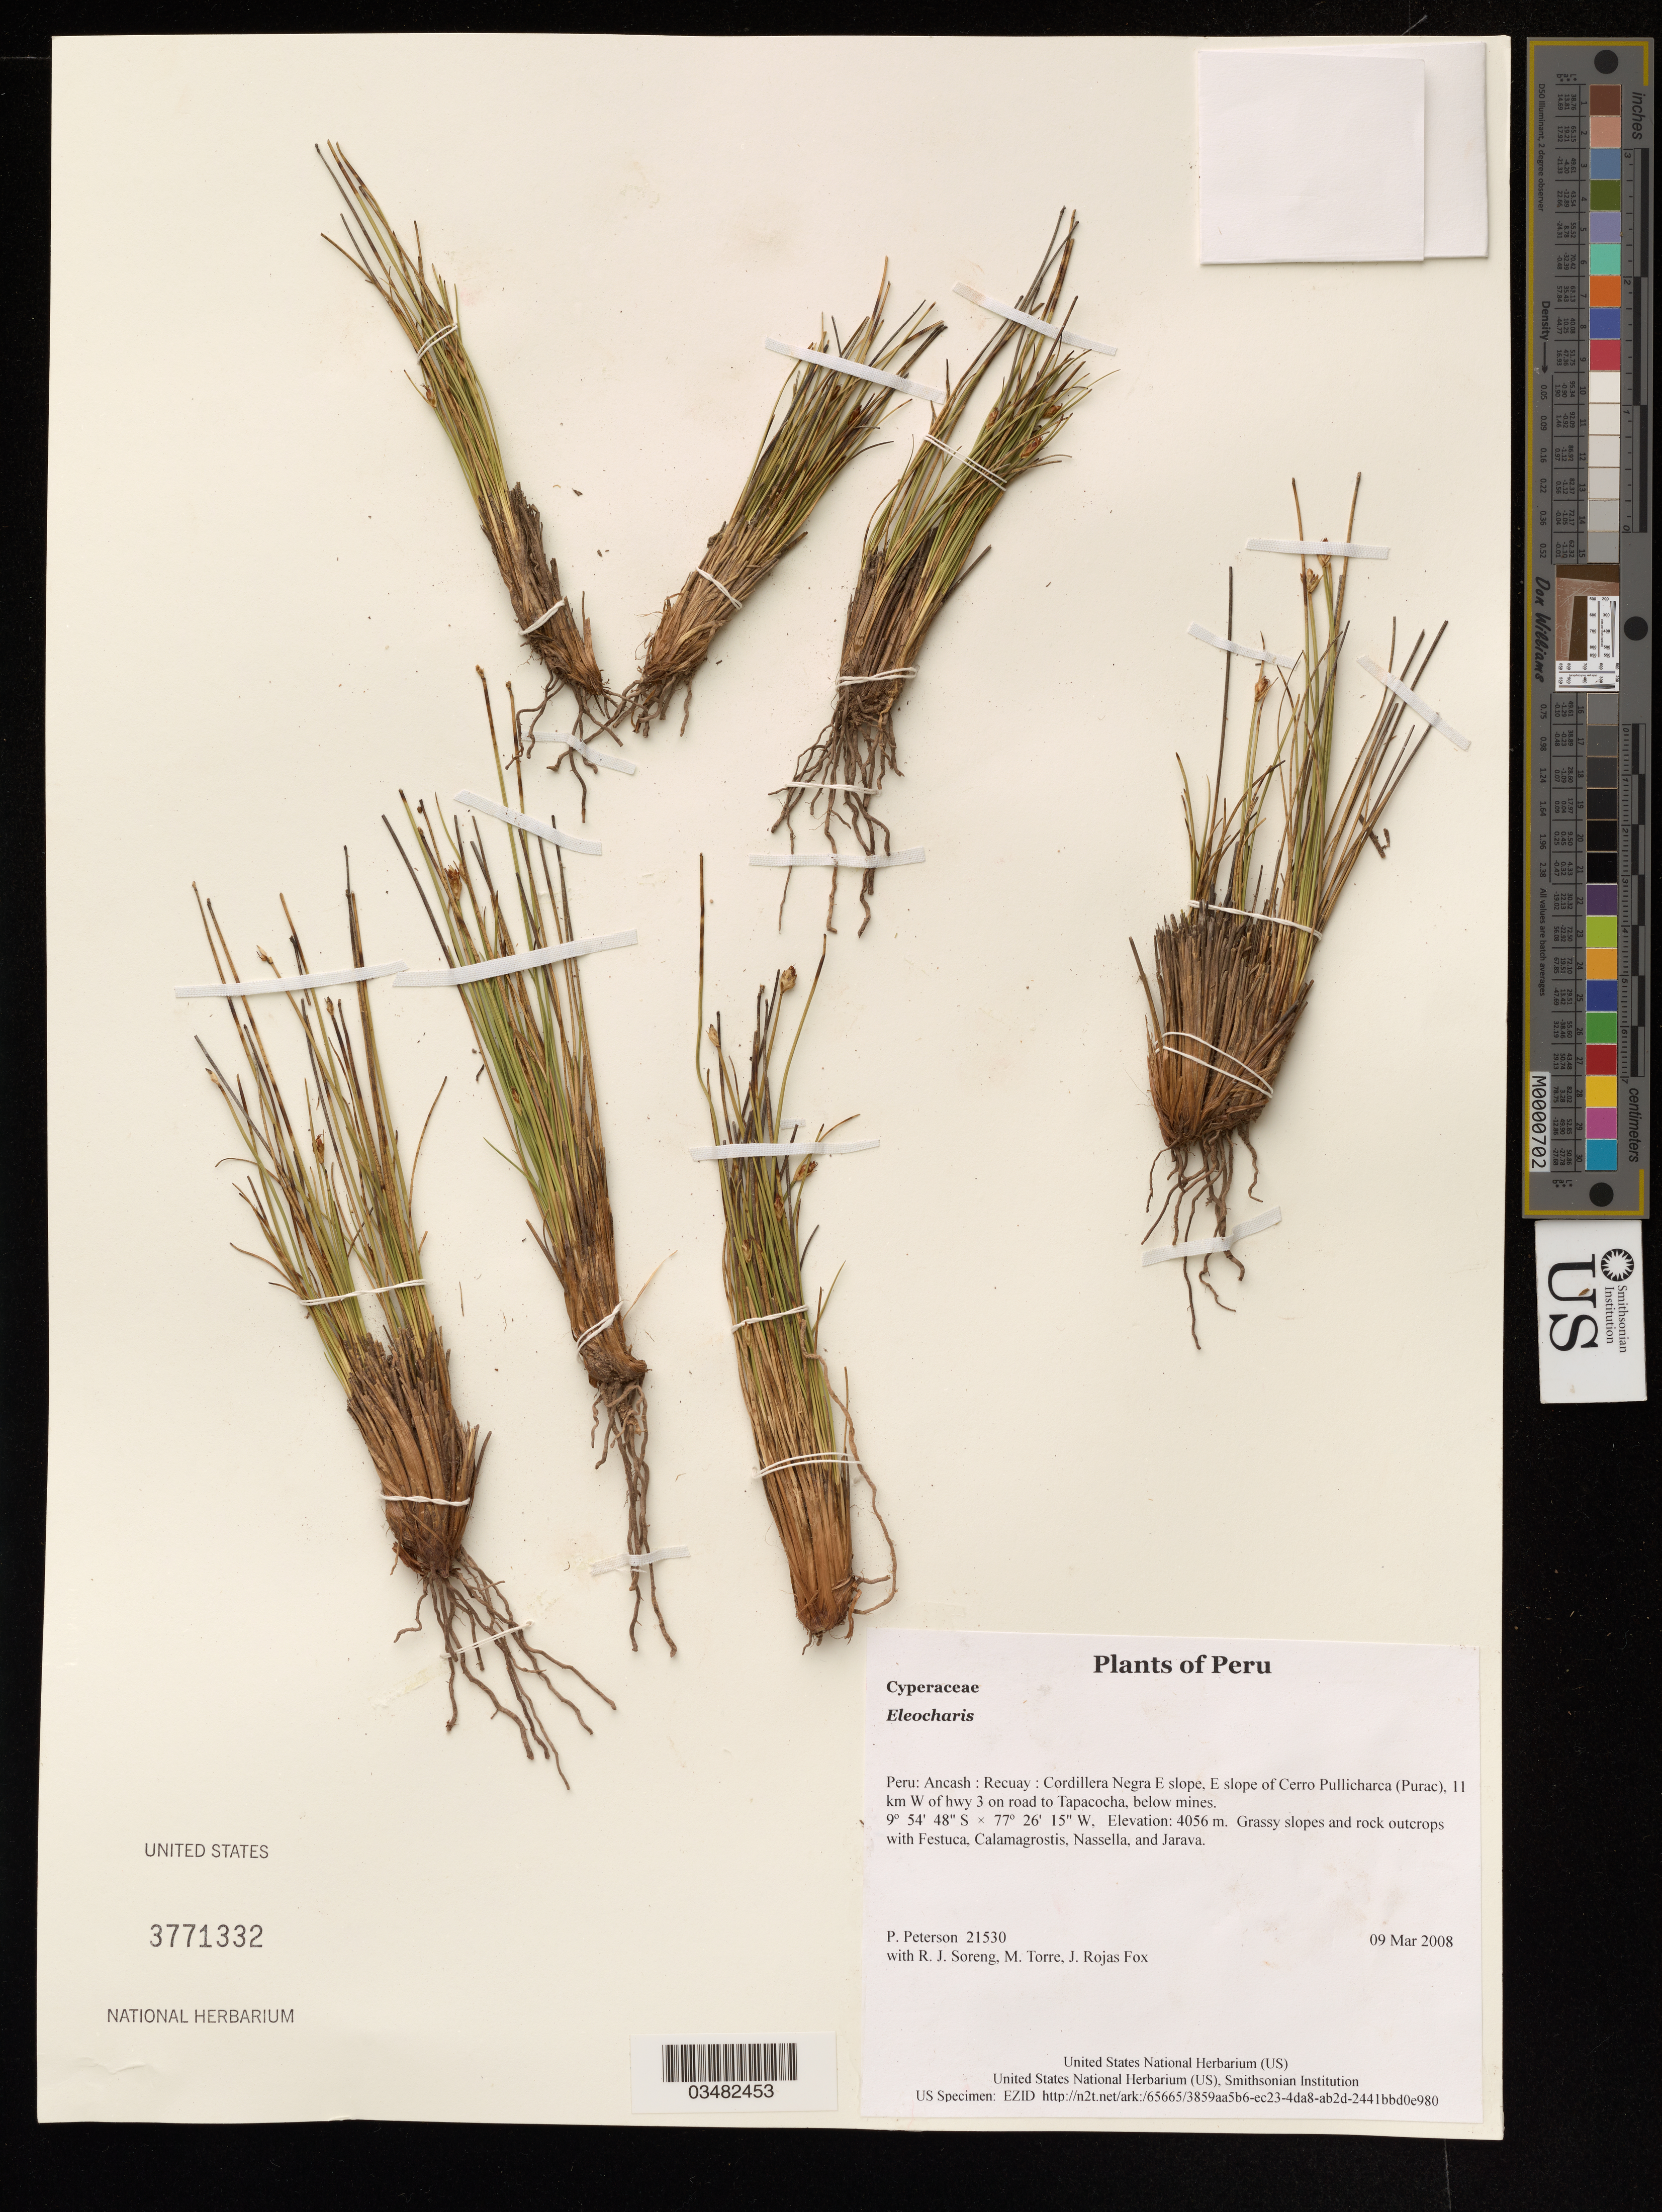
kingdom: Plantae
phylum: Tracheophyta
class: Liliopsida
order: Poales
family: Cyperaceae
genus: Eleocharis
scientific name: Eleocharis sp.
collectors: P. M. Peterson, R. J. Soreng, M. Torre & J. Rojas Fox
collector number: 21530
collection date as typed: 09 Mar 2008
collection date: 2008-03-09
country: Peru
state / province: Ancash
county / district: Recuay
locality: Cordillera Negra E slope, E slope of Cerro Pullicharca (Purac), 11 km W of hwy 3 on road to Tapacocha, below mines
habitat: Grassy slopes and rock outcrops with Festuca, Calamagrostis, Nassella, and Jarava.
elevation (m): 4056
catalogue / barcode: US 3771332